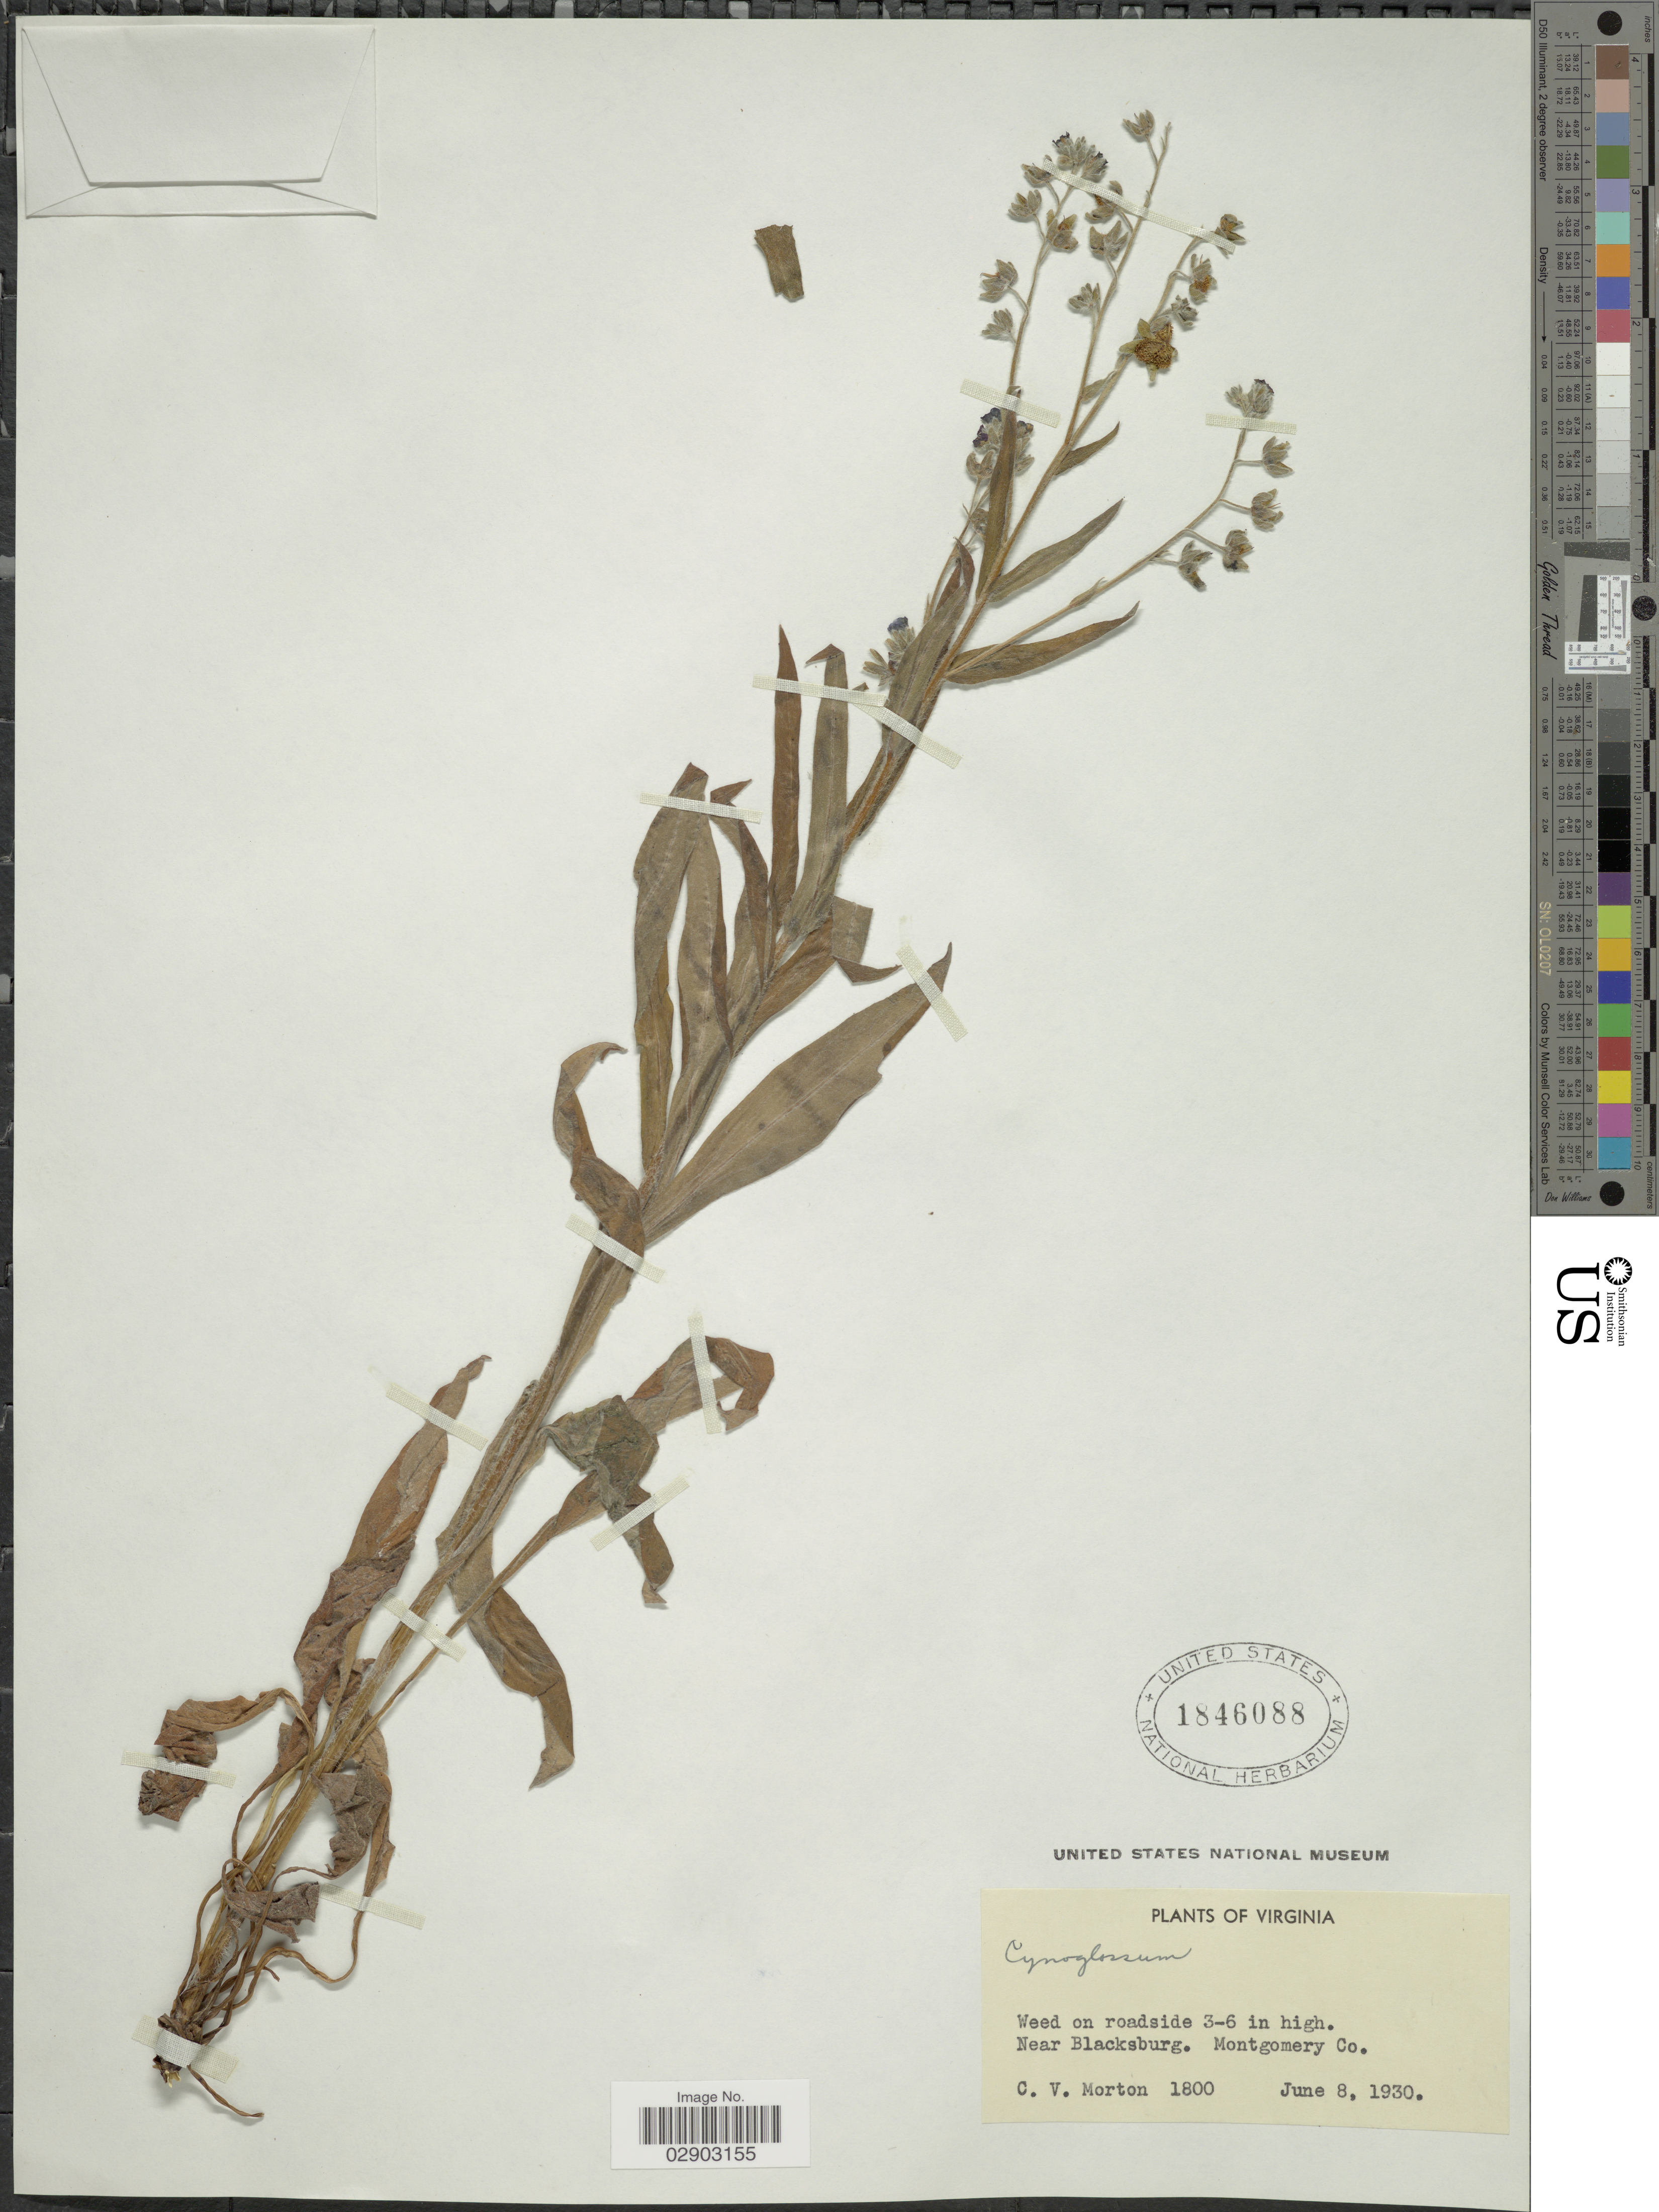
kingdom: Plantae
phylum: Tracheophyta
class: Magnoliopsida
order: Boraginales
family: Boraginaceae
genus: Cynoglossum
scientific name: Cynoglossum officinale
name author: L.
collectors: C. V. Morton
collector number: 1800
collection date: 1930-06-08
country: United States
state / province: Virginia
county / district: Montgomery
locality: Near Blacksburg. Montgomery Co.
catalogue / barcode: US 1846088